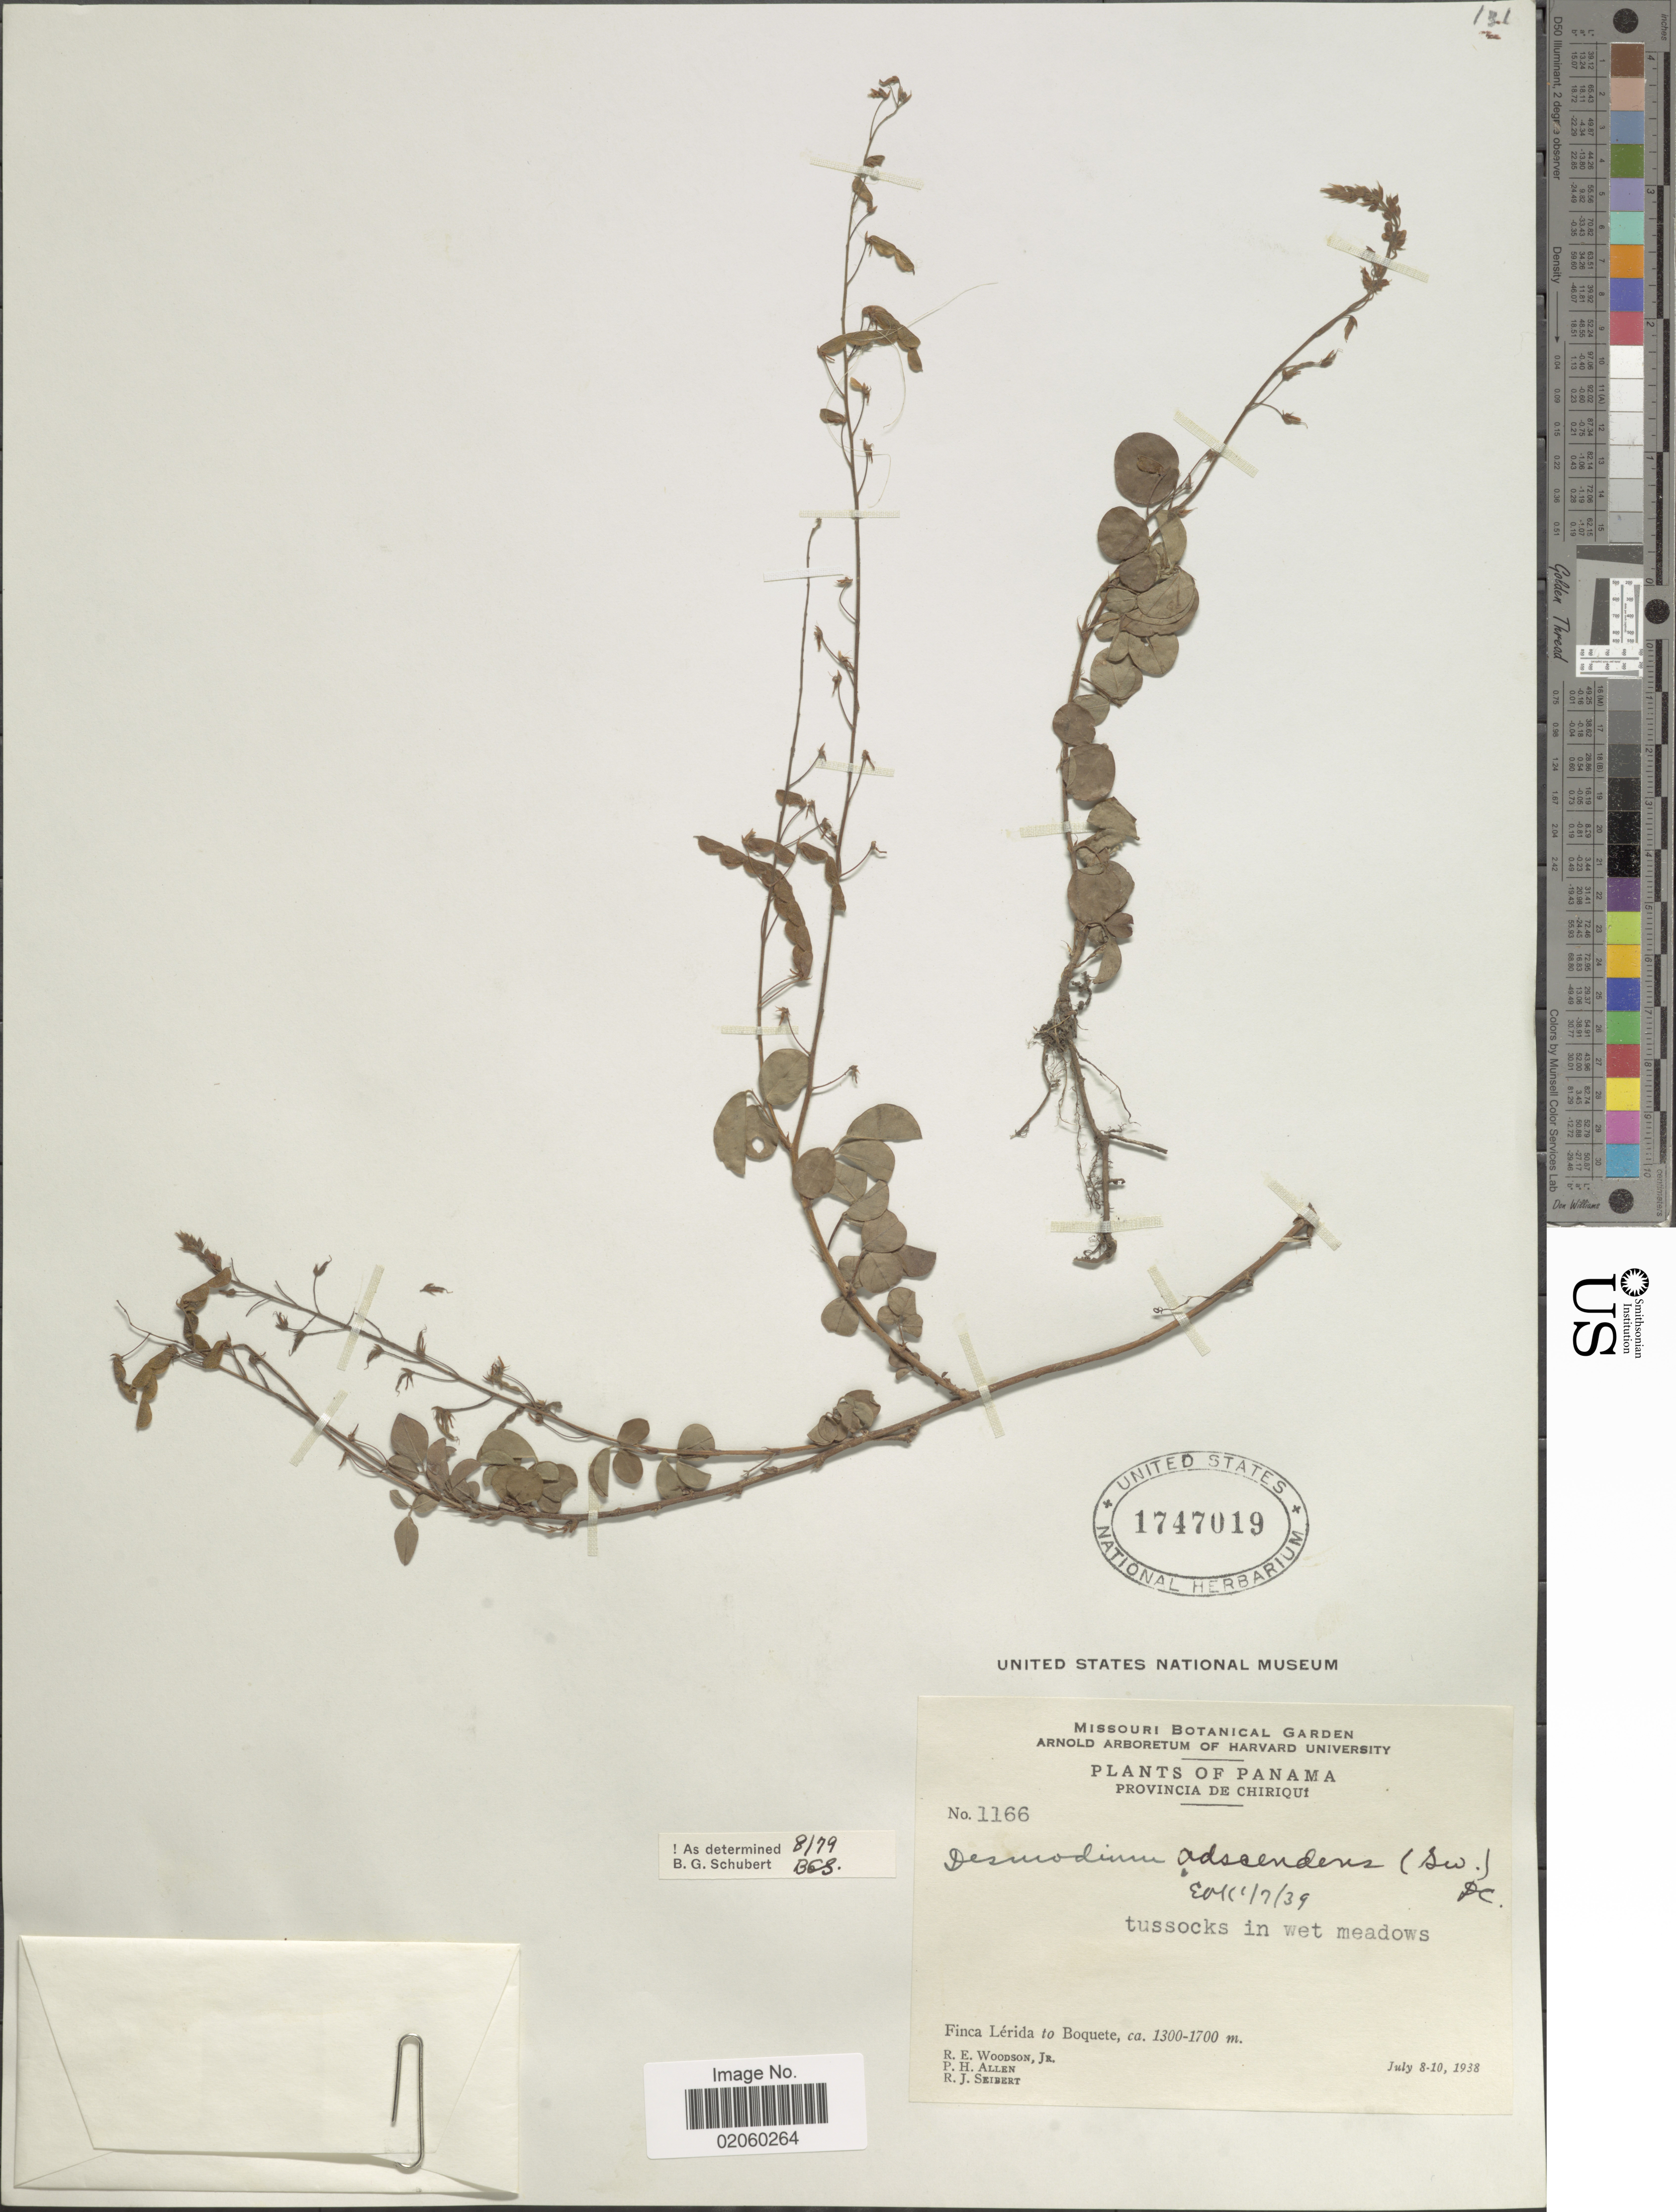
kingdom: Plantae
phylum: Tracheophyta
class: Magnoliopsida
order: Fabales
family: Fabaceae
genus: Grona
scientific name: Grona adscendens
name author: (Sw.) H. Ohashi & K. Ohashi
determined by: Strong, Mark T., (BOT), Smithsonian Institution - National Museum of Natural History (UNITED STATES)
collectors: R. E. Woodson, P. H. Allen & R. J. Seibert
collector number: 1166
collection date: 1938-07-08/1938-07-10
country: Panama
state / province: Chiriqui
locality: Finca Lerida to Boquete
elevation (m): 1300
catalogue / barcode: US 1747019